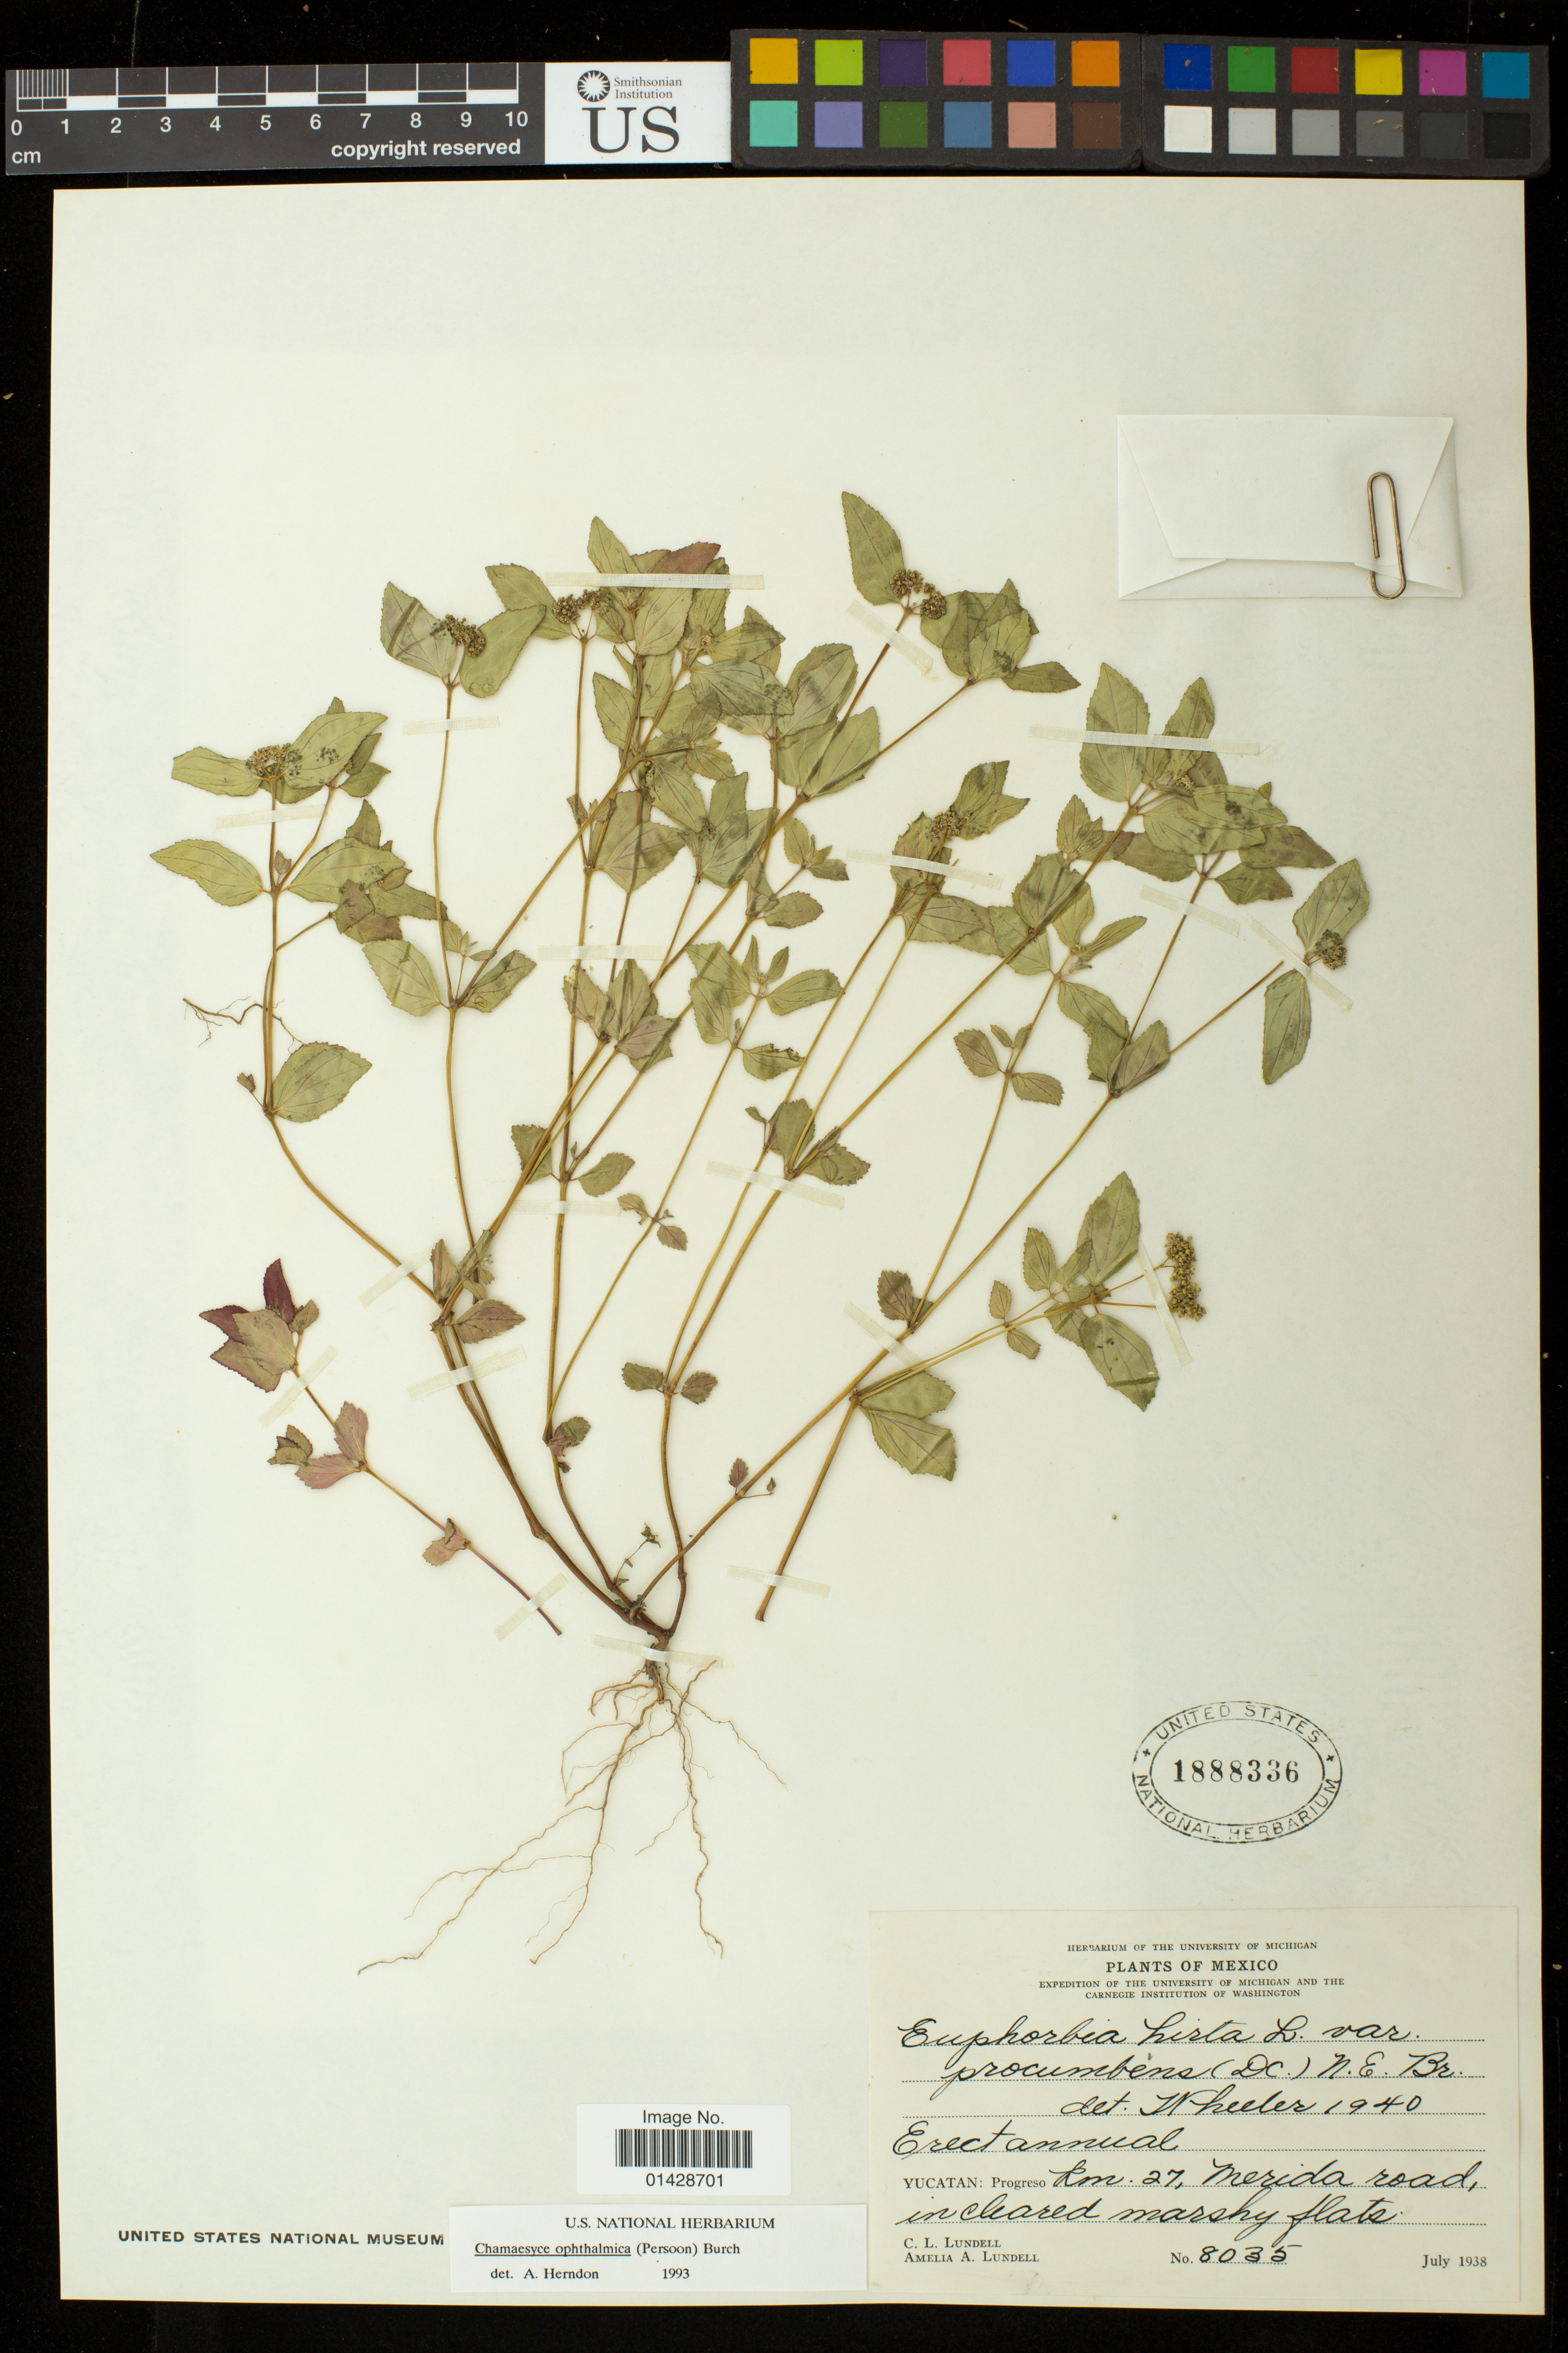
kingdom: Plantae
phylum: Tracheophyta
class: Magnoliopsida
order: Malpighiales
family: Euphorbiaceae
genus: Euphorbia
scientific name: Euphorbia ophthalmica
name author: Pers.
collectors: C. L. Lundell & A. A. Lundell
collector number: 8035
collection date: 1938-07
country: Mexico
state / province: Yucatán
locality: Progreso km. 27, Merida road, in cleared marshy flats.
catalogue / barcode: US 1888336